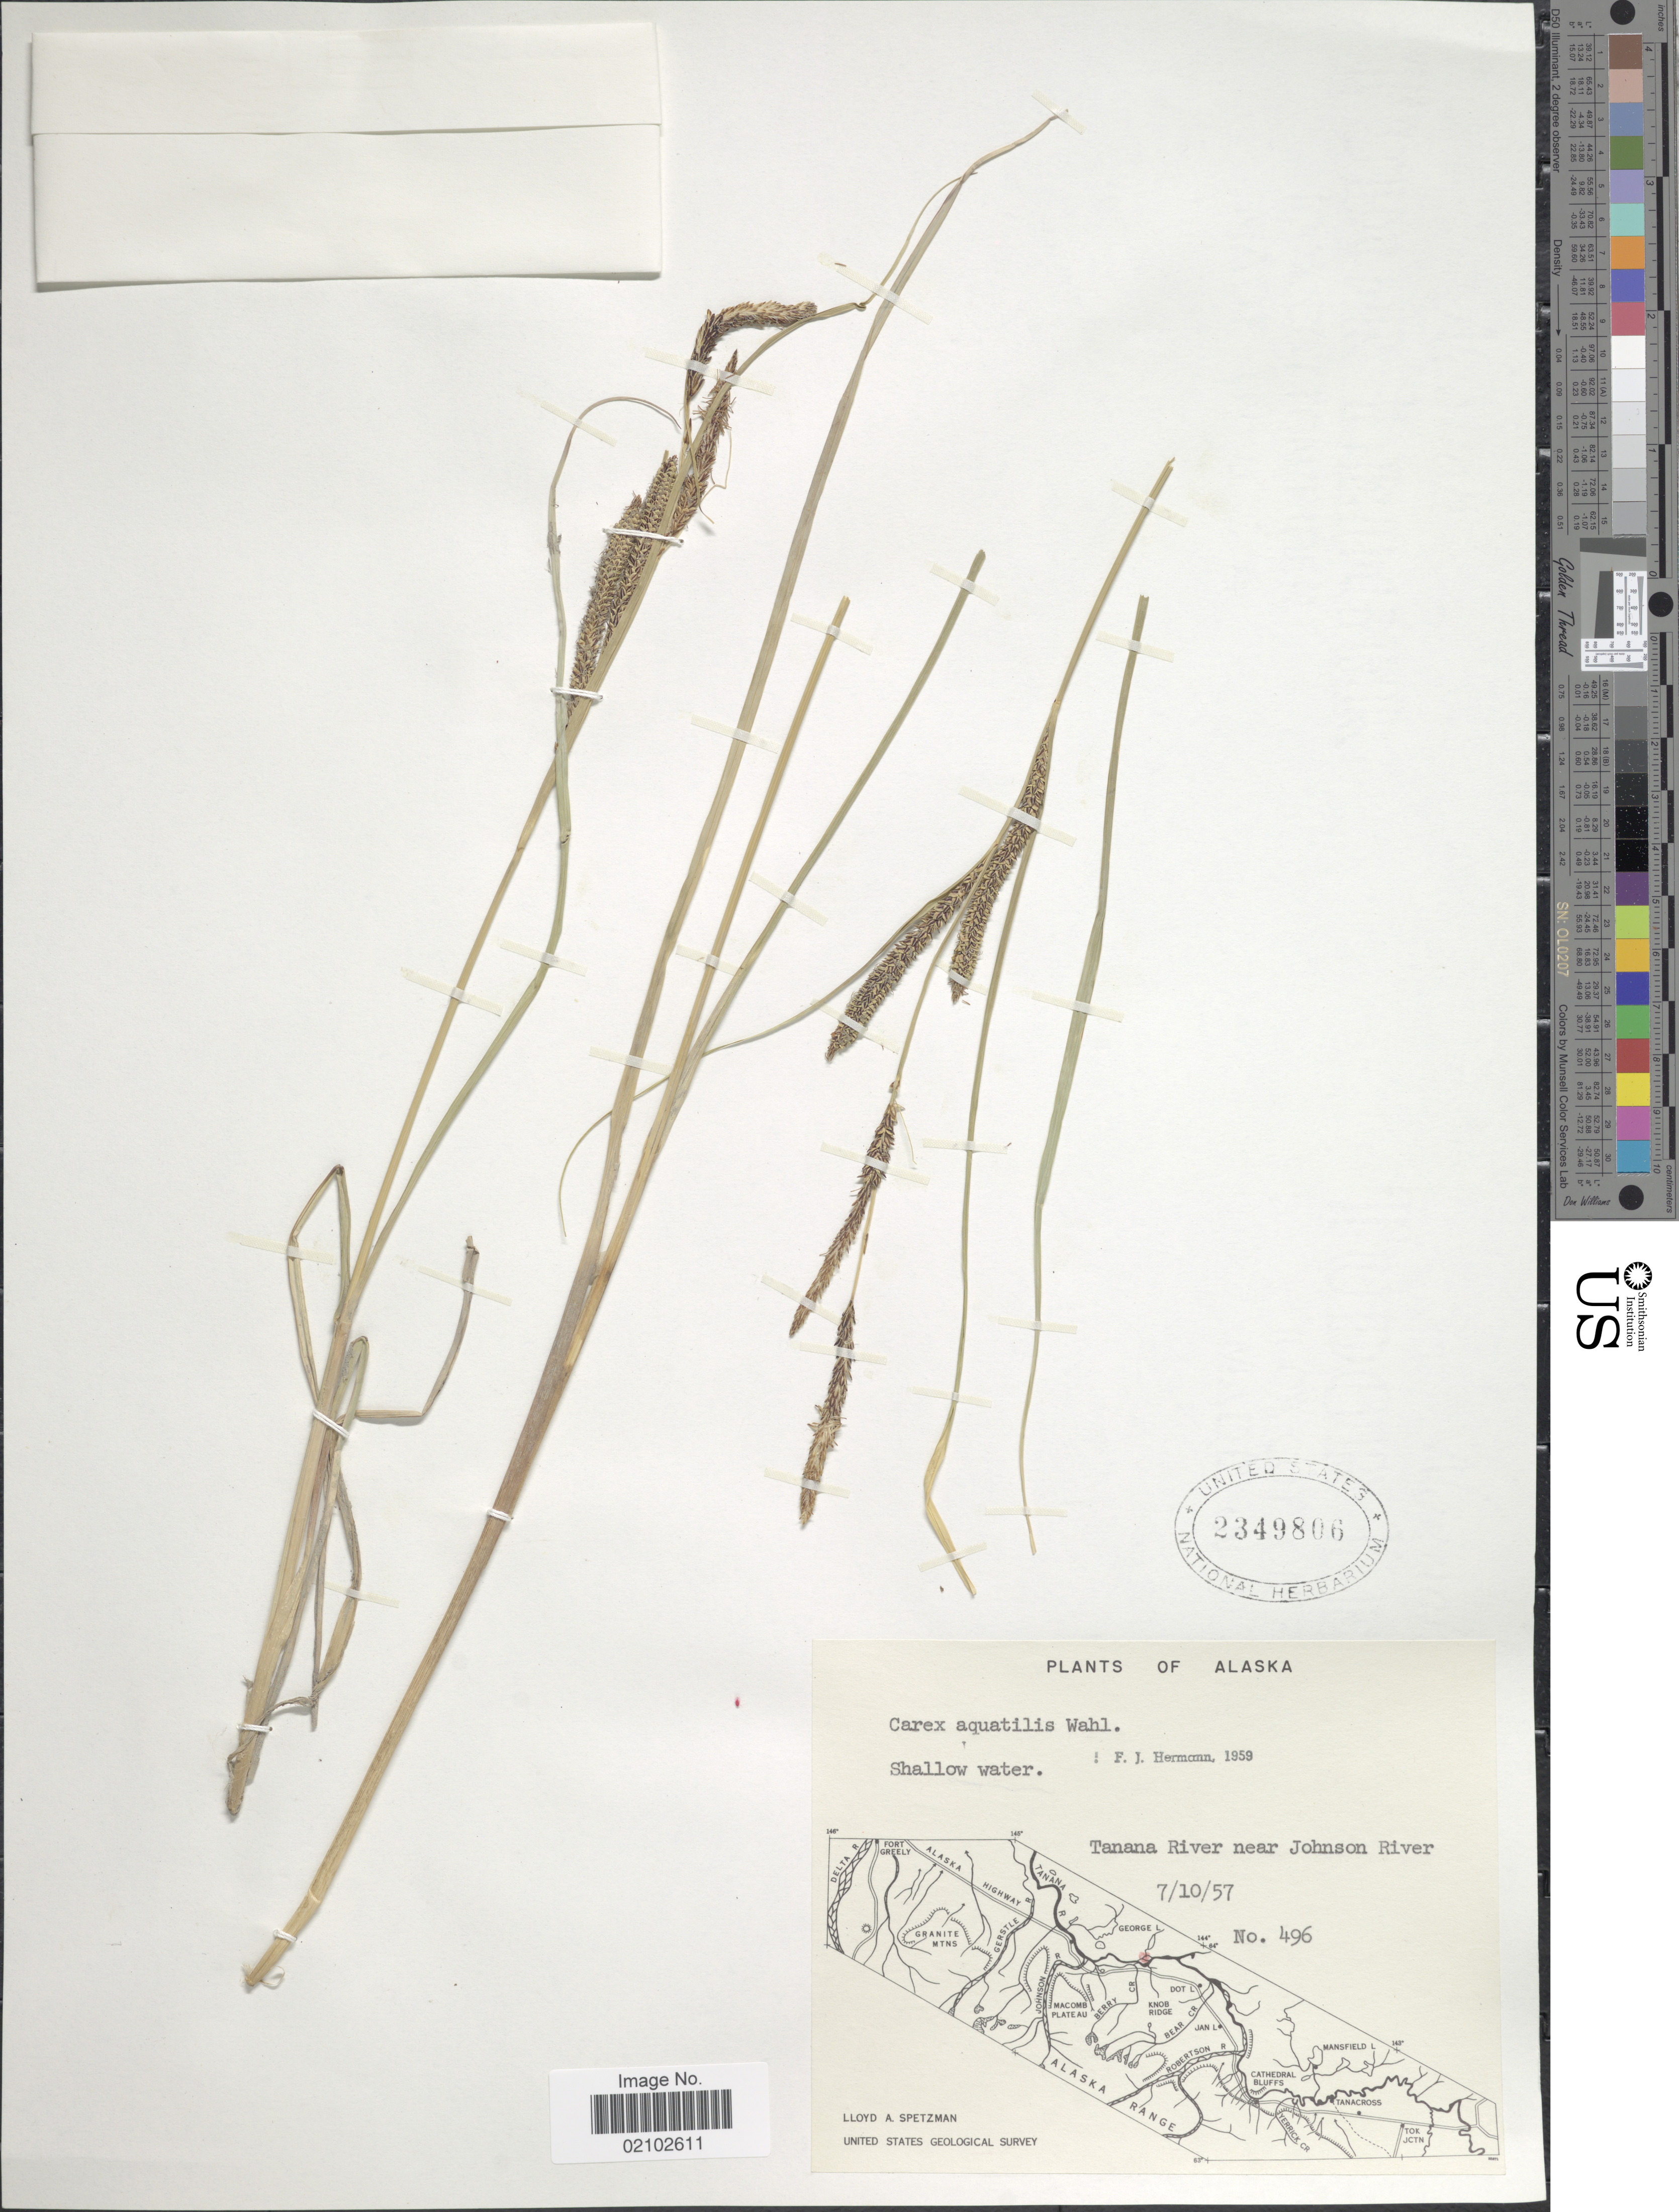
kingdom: Plantae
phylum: Tracheophyta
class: Liliopsida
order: Poales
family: Cyperaceae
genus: Carex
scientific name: Carex aquatilis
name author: Wahlenb.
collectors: L. Spetzman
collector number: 496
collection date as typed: Transcribed d/m/y: 10/7/57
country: United States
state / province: Alaska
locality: Shallow water, Tanana River near Johnston River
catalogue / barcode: US 2349806